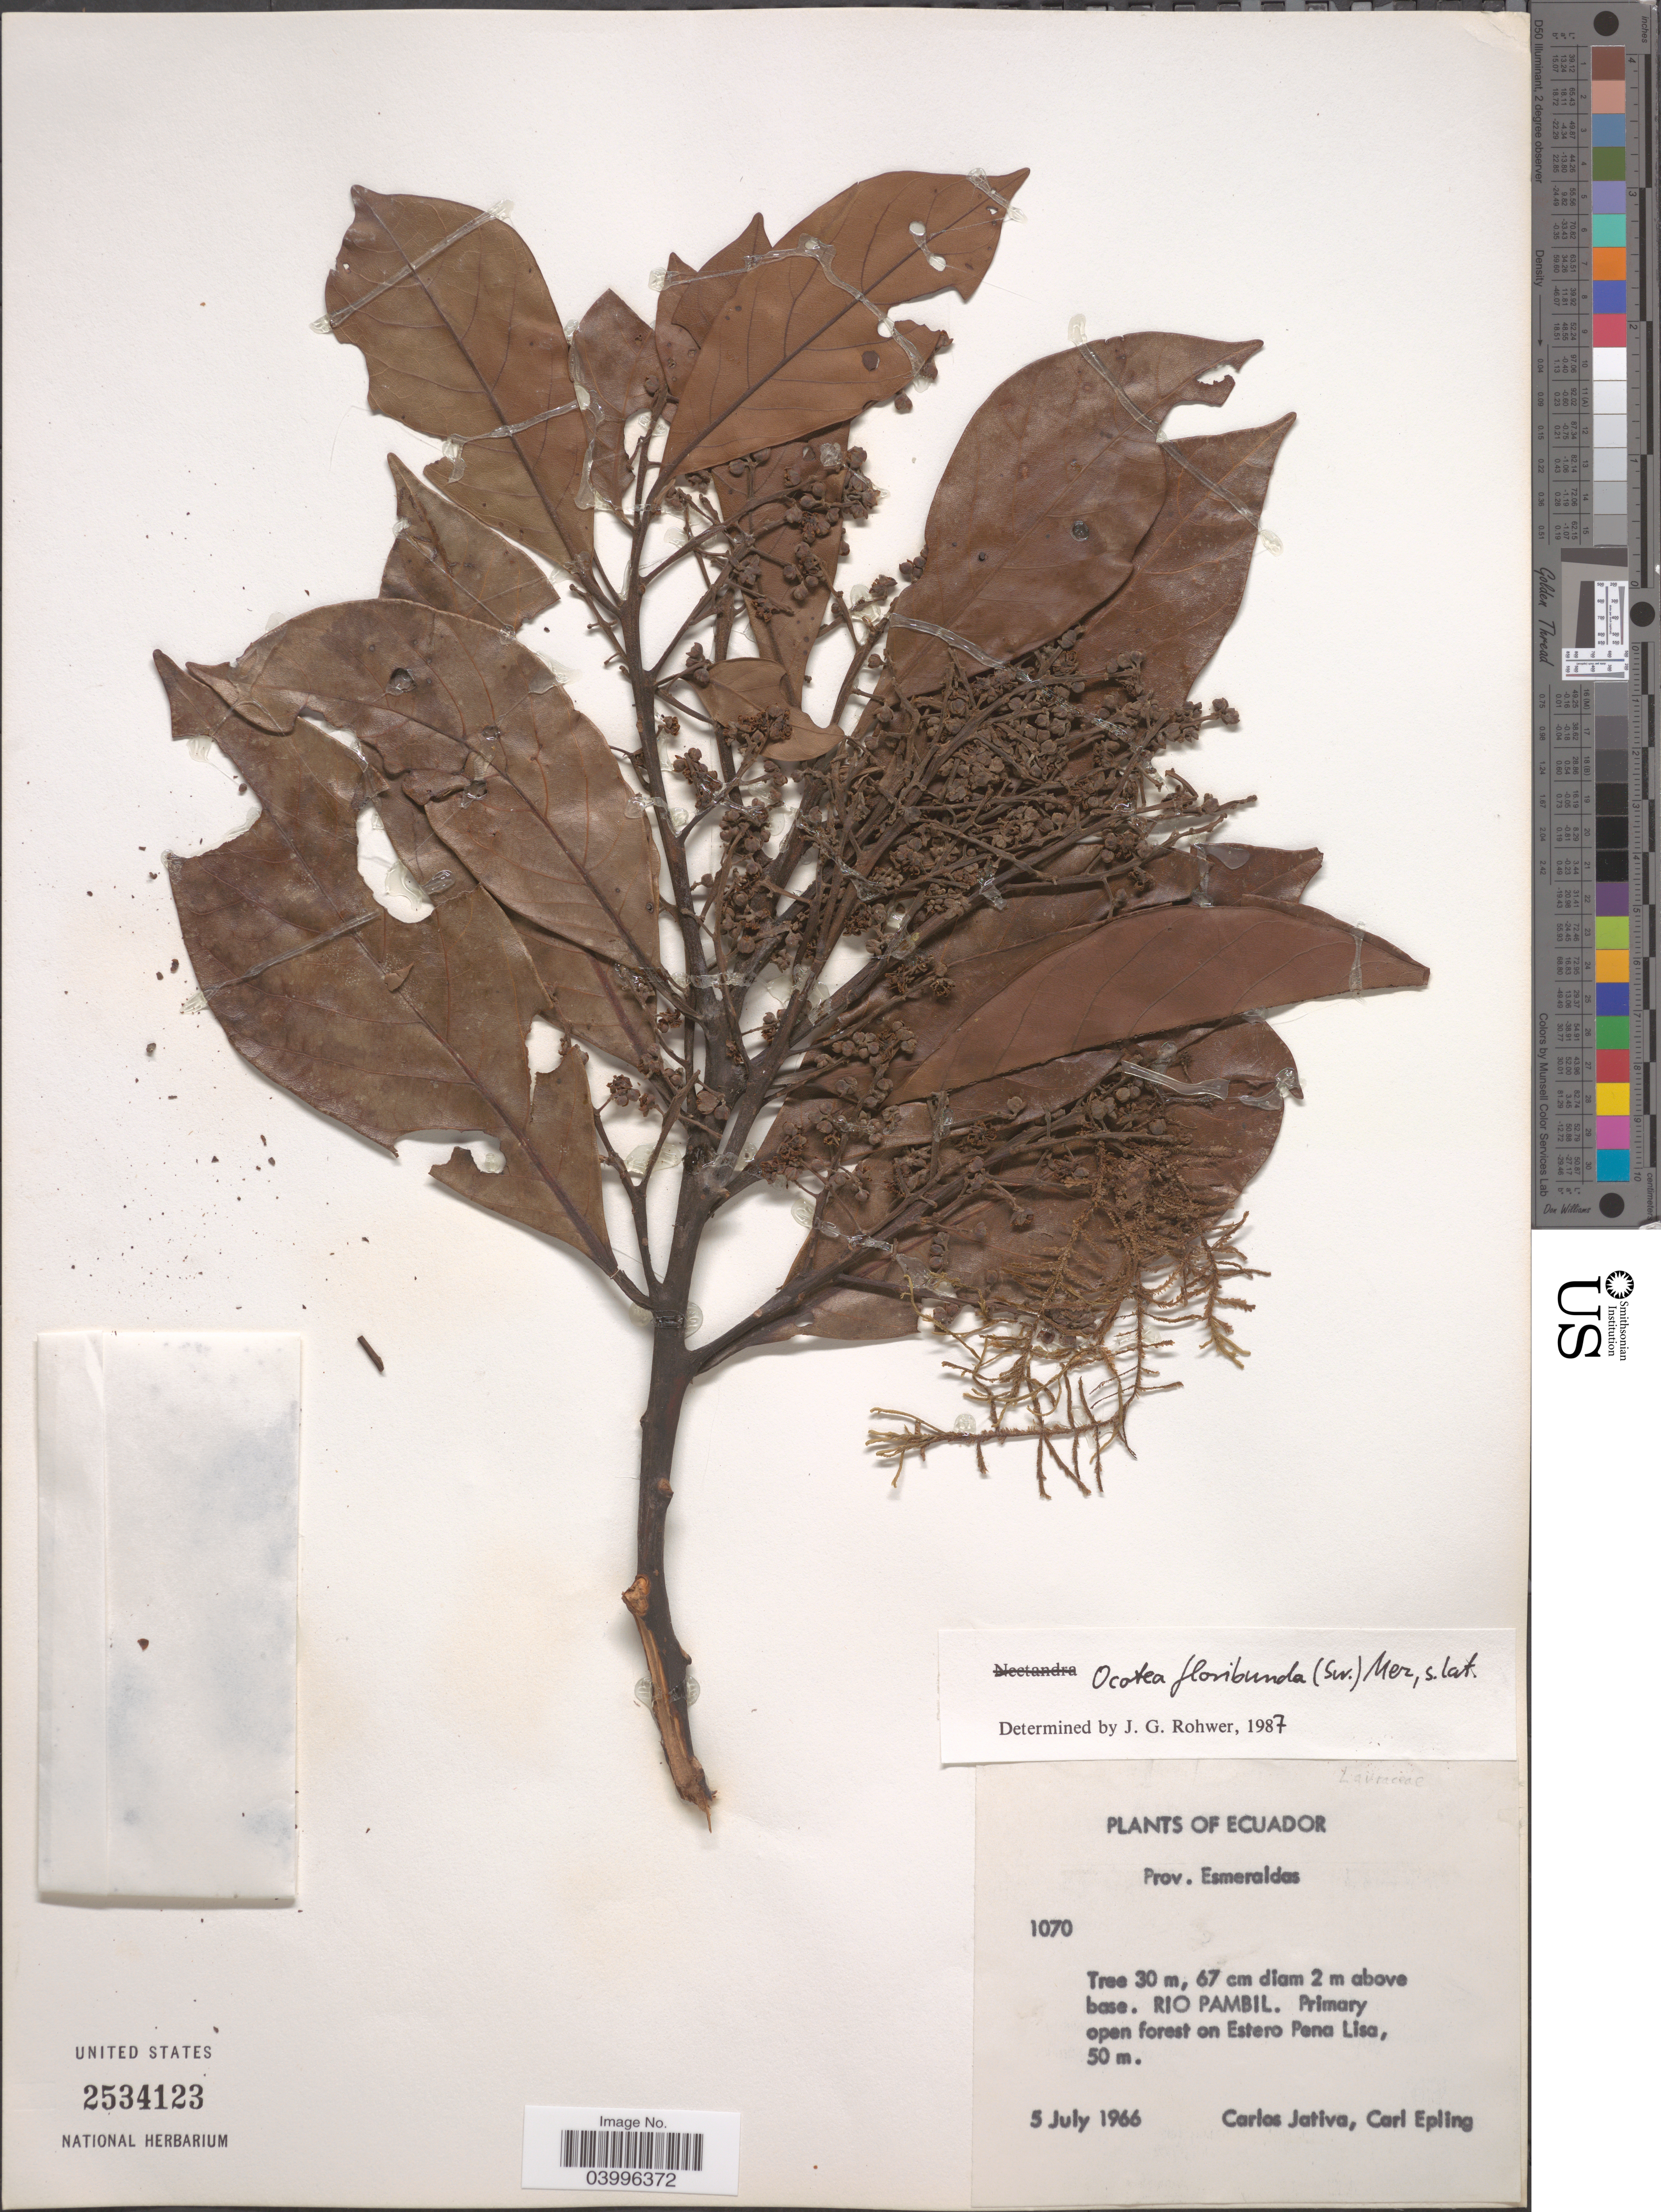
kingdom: Plantae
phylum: Tracheophyta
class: Magnoliopsida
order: Laurales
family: Lauraceae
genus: Ocotea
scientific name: Ocotea floribunda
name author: (Sw.) Mez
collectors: C. D. Játiva & C. C. Epling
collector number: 1070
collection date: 1966-07-05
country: Ecuador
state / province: Esmeraldas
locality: RIO PAMBIL. Primary open forest on Estero Pena Lisa.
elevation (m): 50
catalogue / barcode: US 2534123